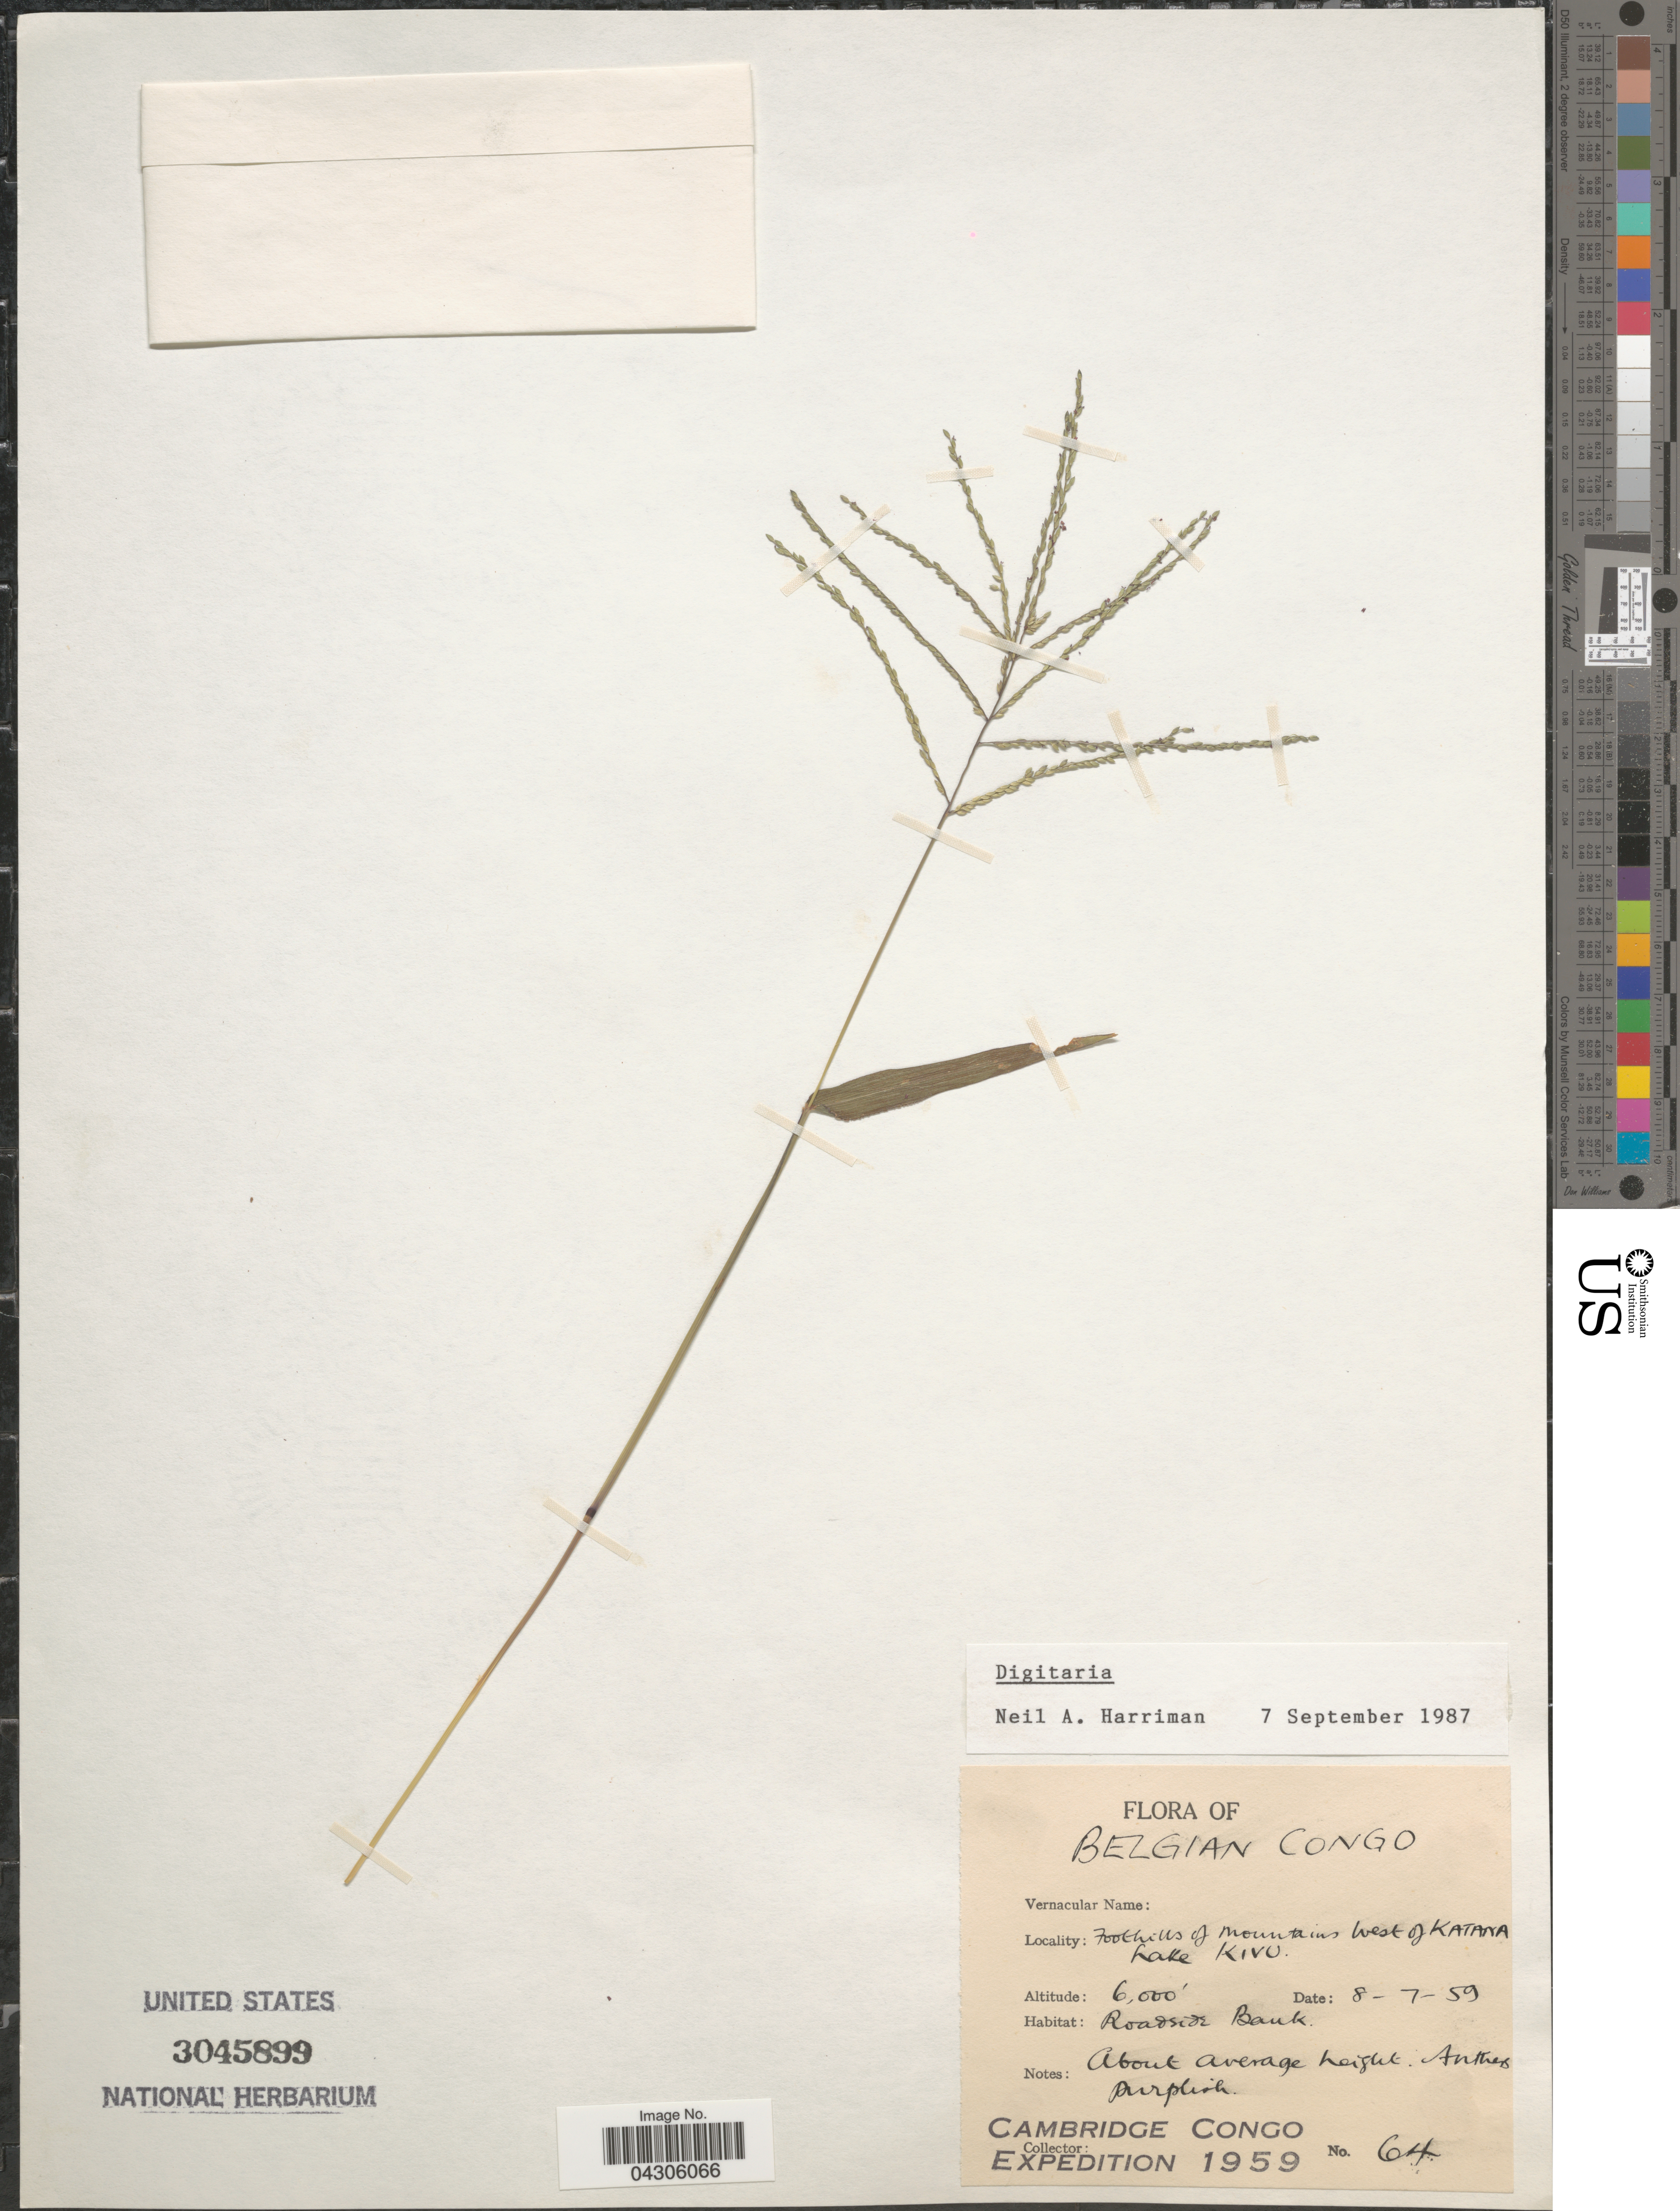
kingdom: Plantae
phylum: Tracheophyta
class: Liliopsida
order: Poales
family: Poaceae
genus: Digitaria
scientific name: Digitaria sp.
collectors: Cambridge Congo Expedition 1959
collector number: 64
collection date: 1959-07-08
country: Congo, Democratic Republic of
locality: Belgian Congo. Foothills of mountains west of Katana Lake Kivu. Roadside Bank.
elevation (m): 1829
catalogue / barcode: US 3045899